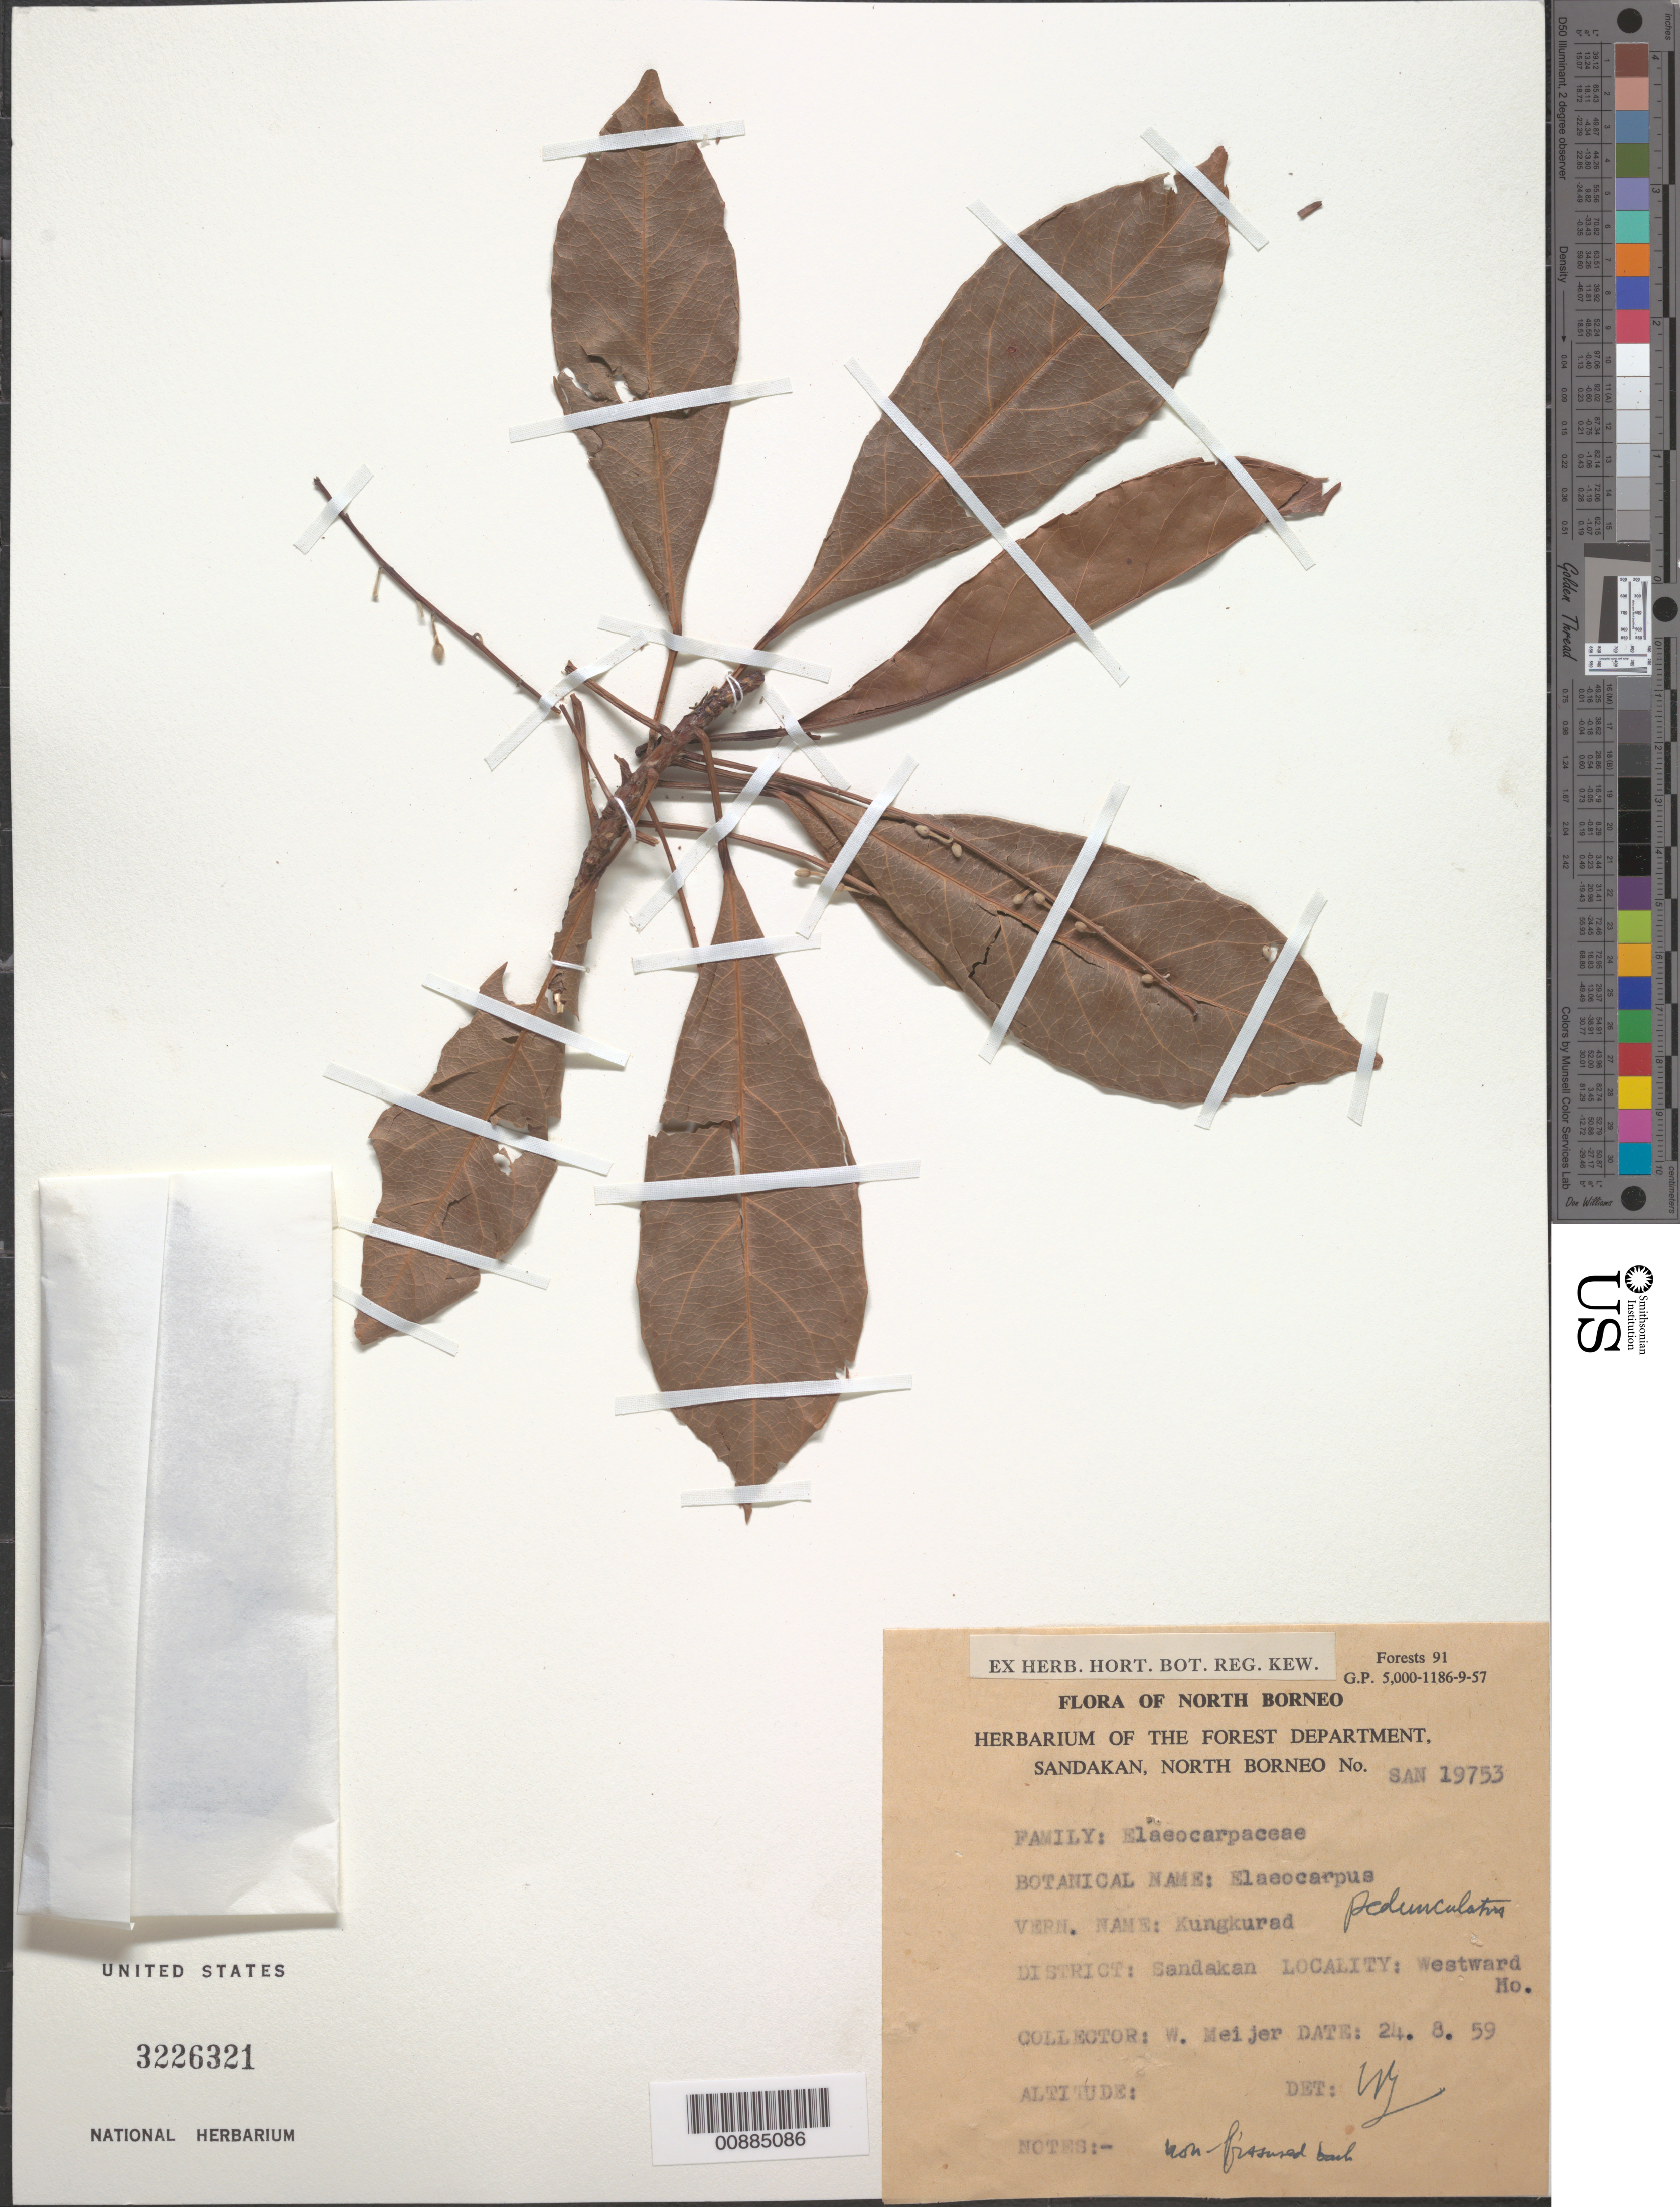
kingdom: Plantae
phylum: Tracheophyta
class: Magnoliopsida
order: Oxalidales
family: Elaeocarpaceae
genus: Elaeocarpus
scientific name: Elaeocarpus pedunculatus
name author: Wall.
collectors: W. Meijer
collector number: SAN 19753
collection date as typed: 24 Aug 1959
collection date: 1959-08-24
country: Malaysia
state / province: Sabah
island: Borneo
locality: Sandakan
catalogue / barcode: US 3226321